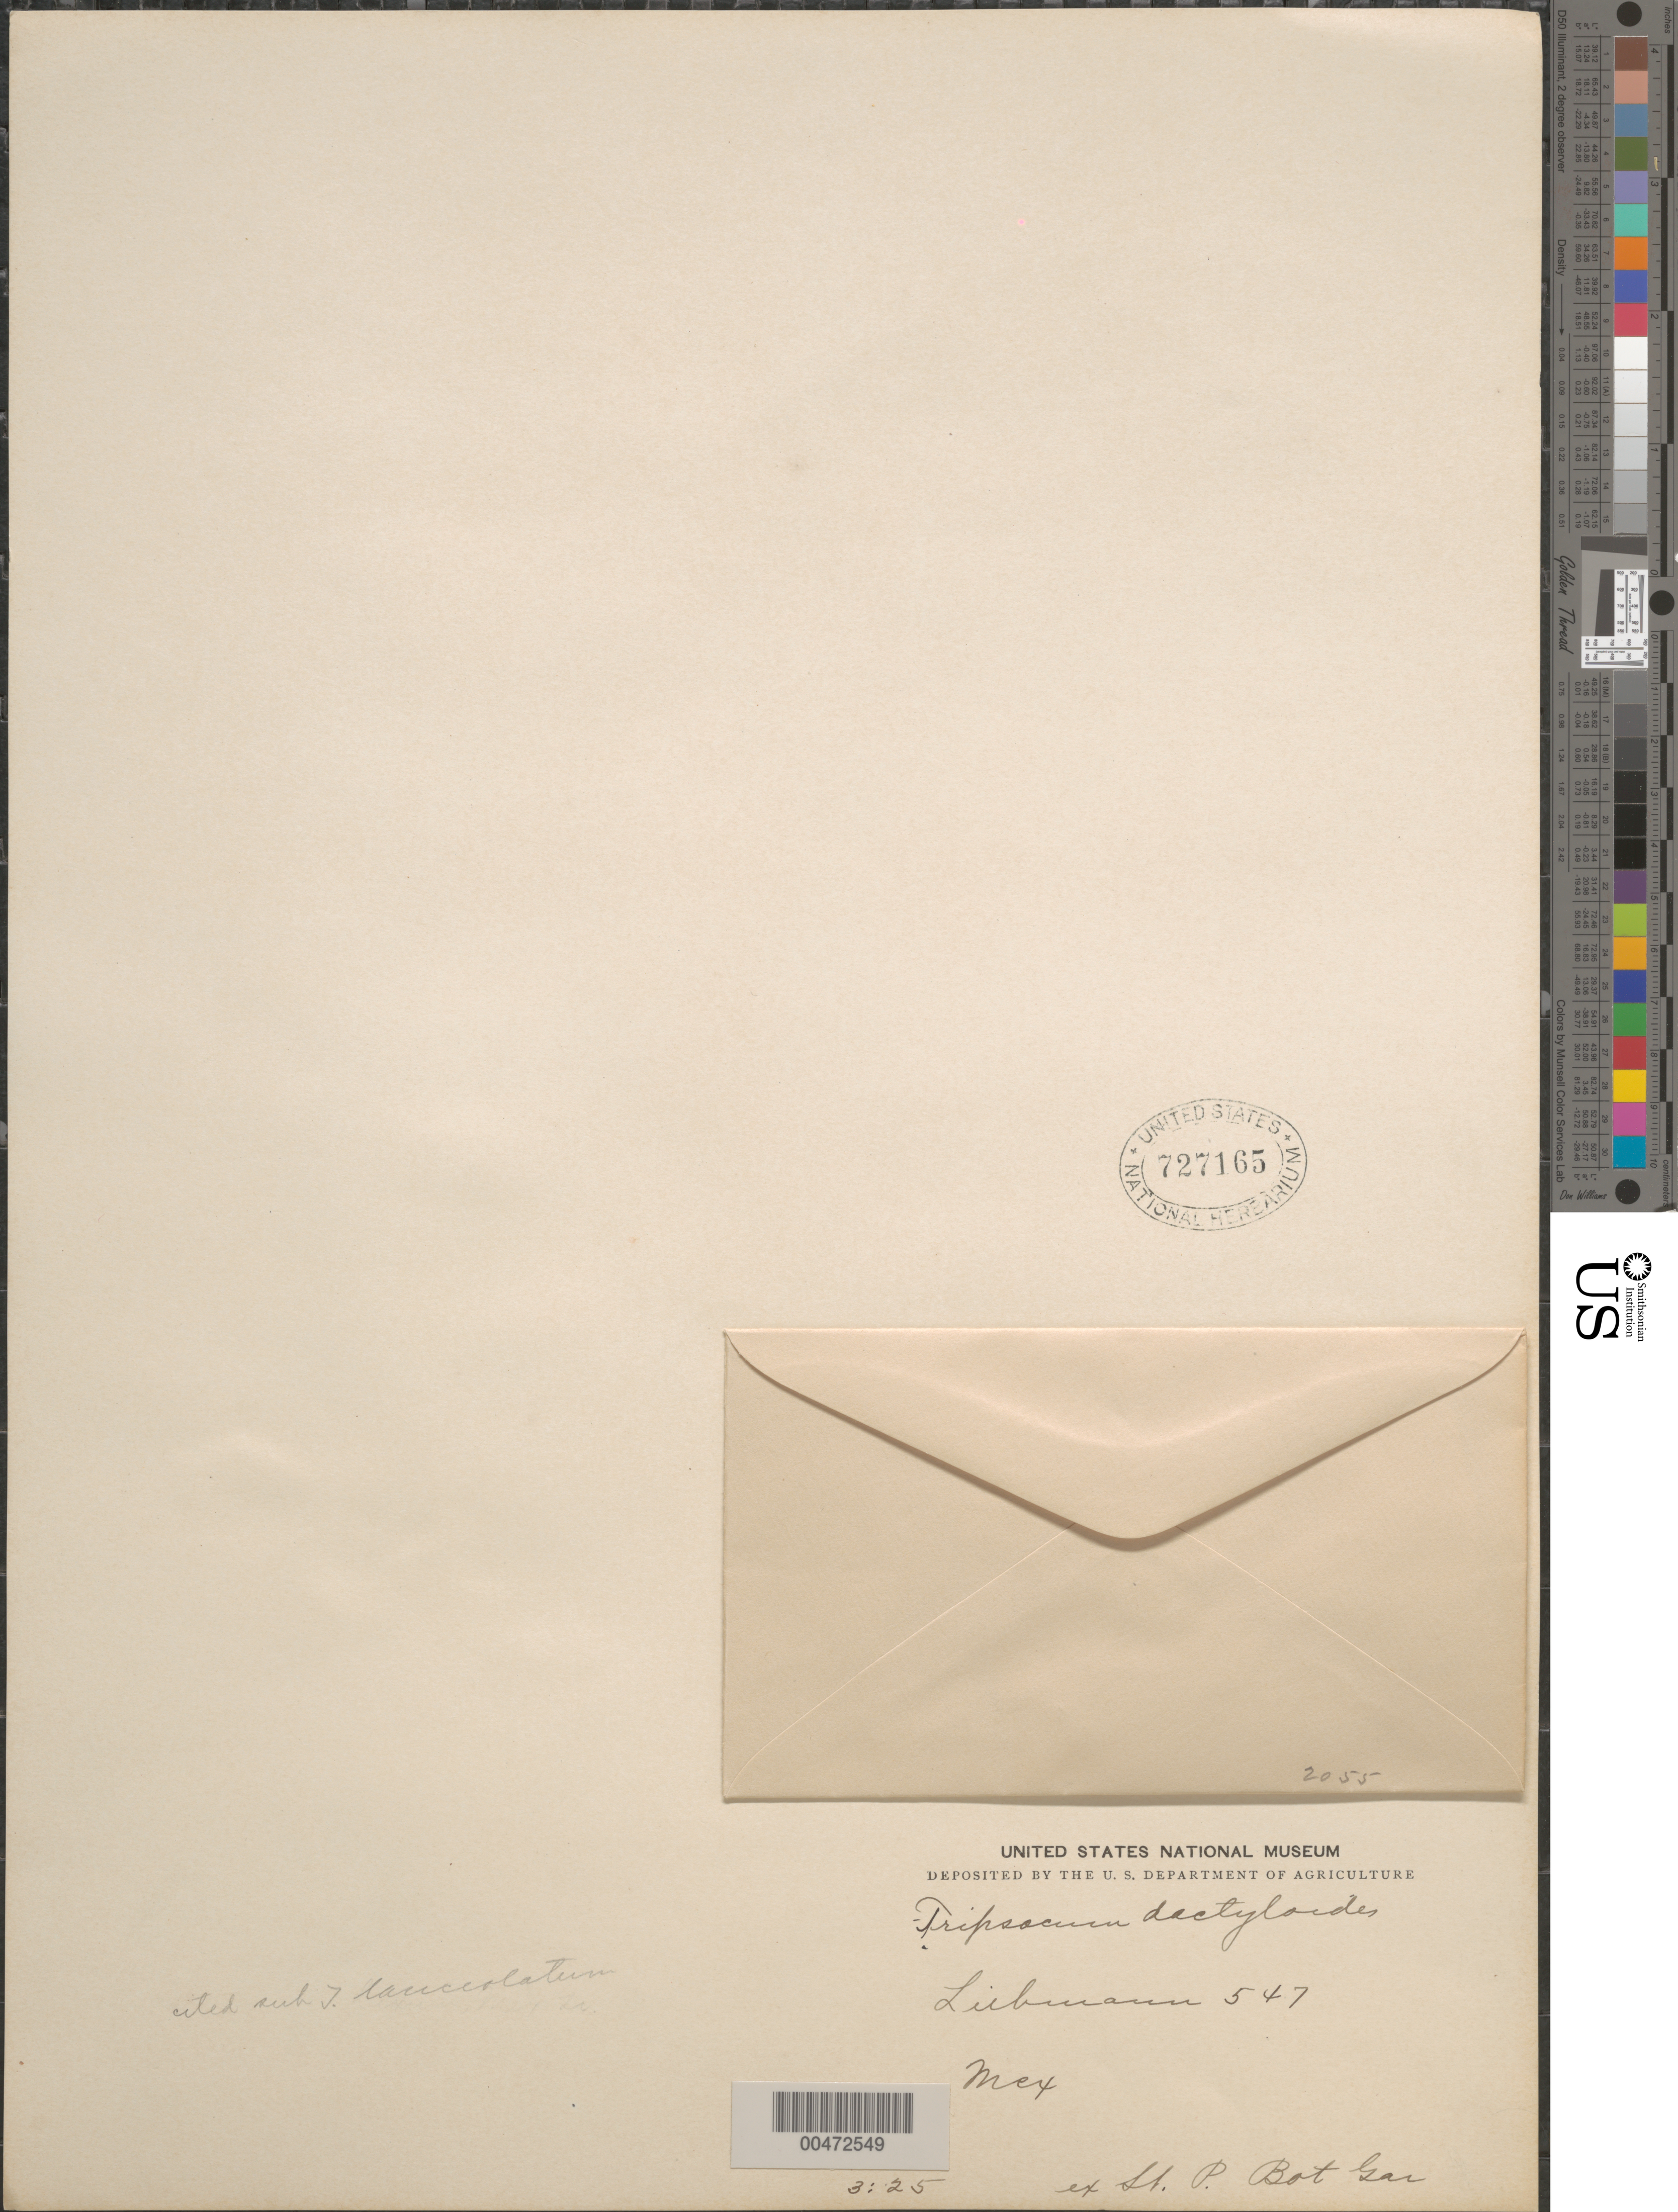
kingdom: Plantae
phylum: Tracheophyta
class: Liliopsida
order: Poales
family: Poaceae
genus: Tripsacum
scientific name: Tripsacum lanceolatum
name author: Rupr. ex E. Fourn.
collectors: F. M. Liebmann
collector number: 547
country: Mexico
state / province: Baja California Norte / Baja California Sur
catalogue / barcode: US 727165